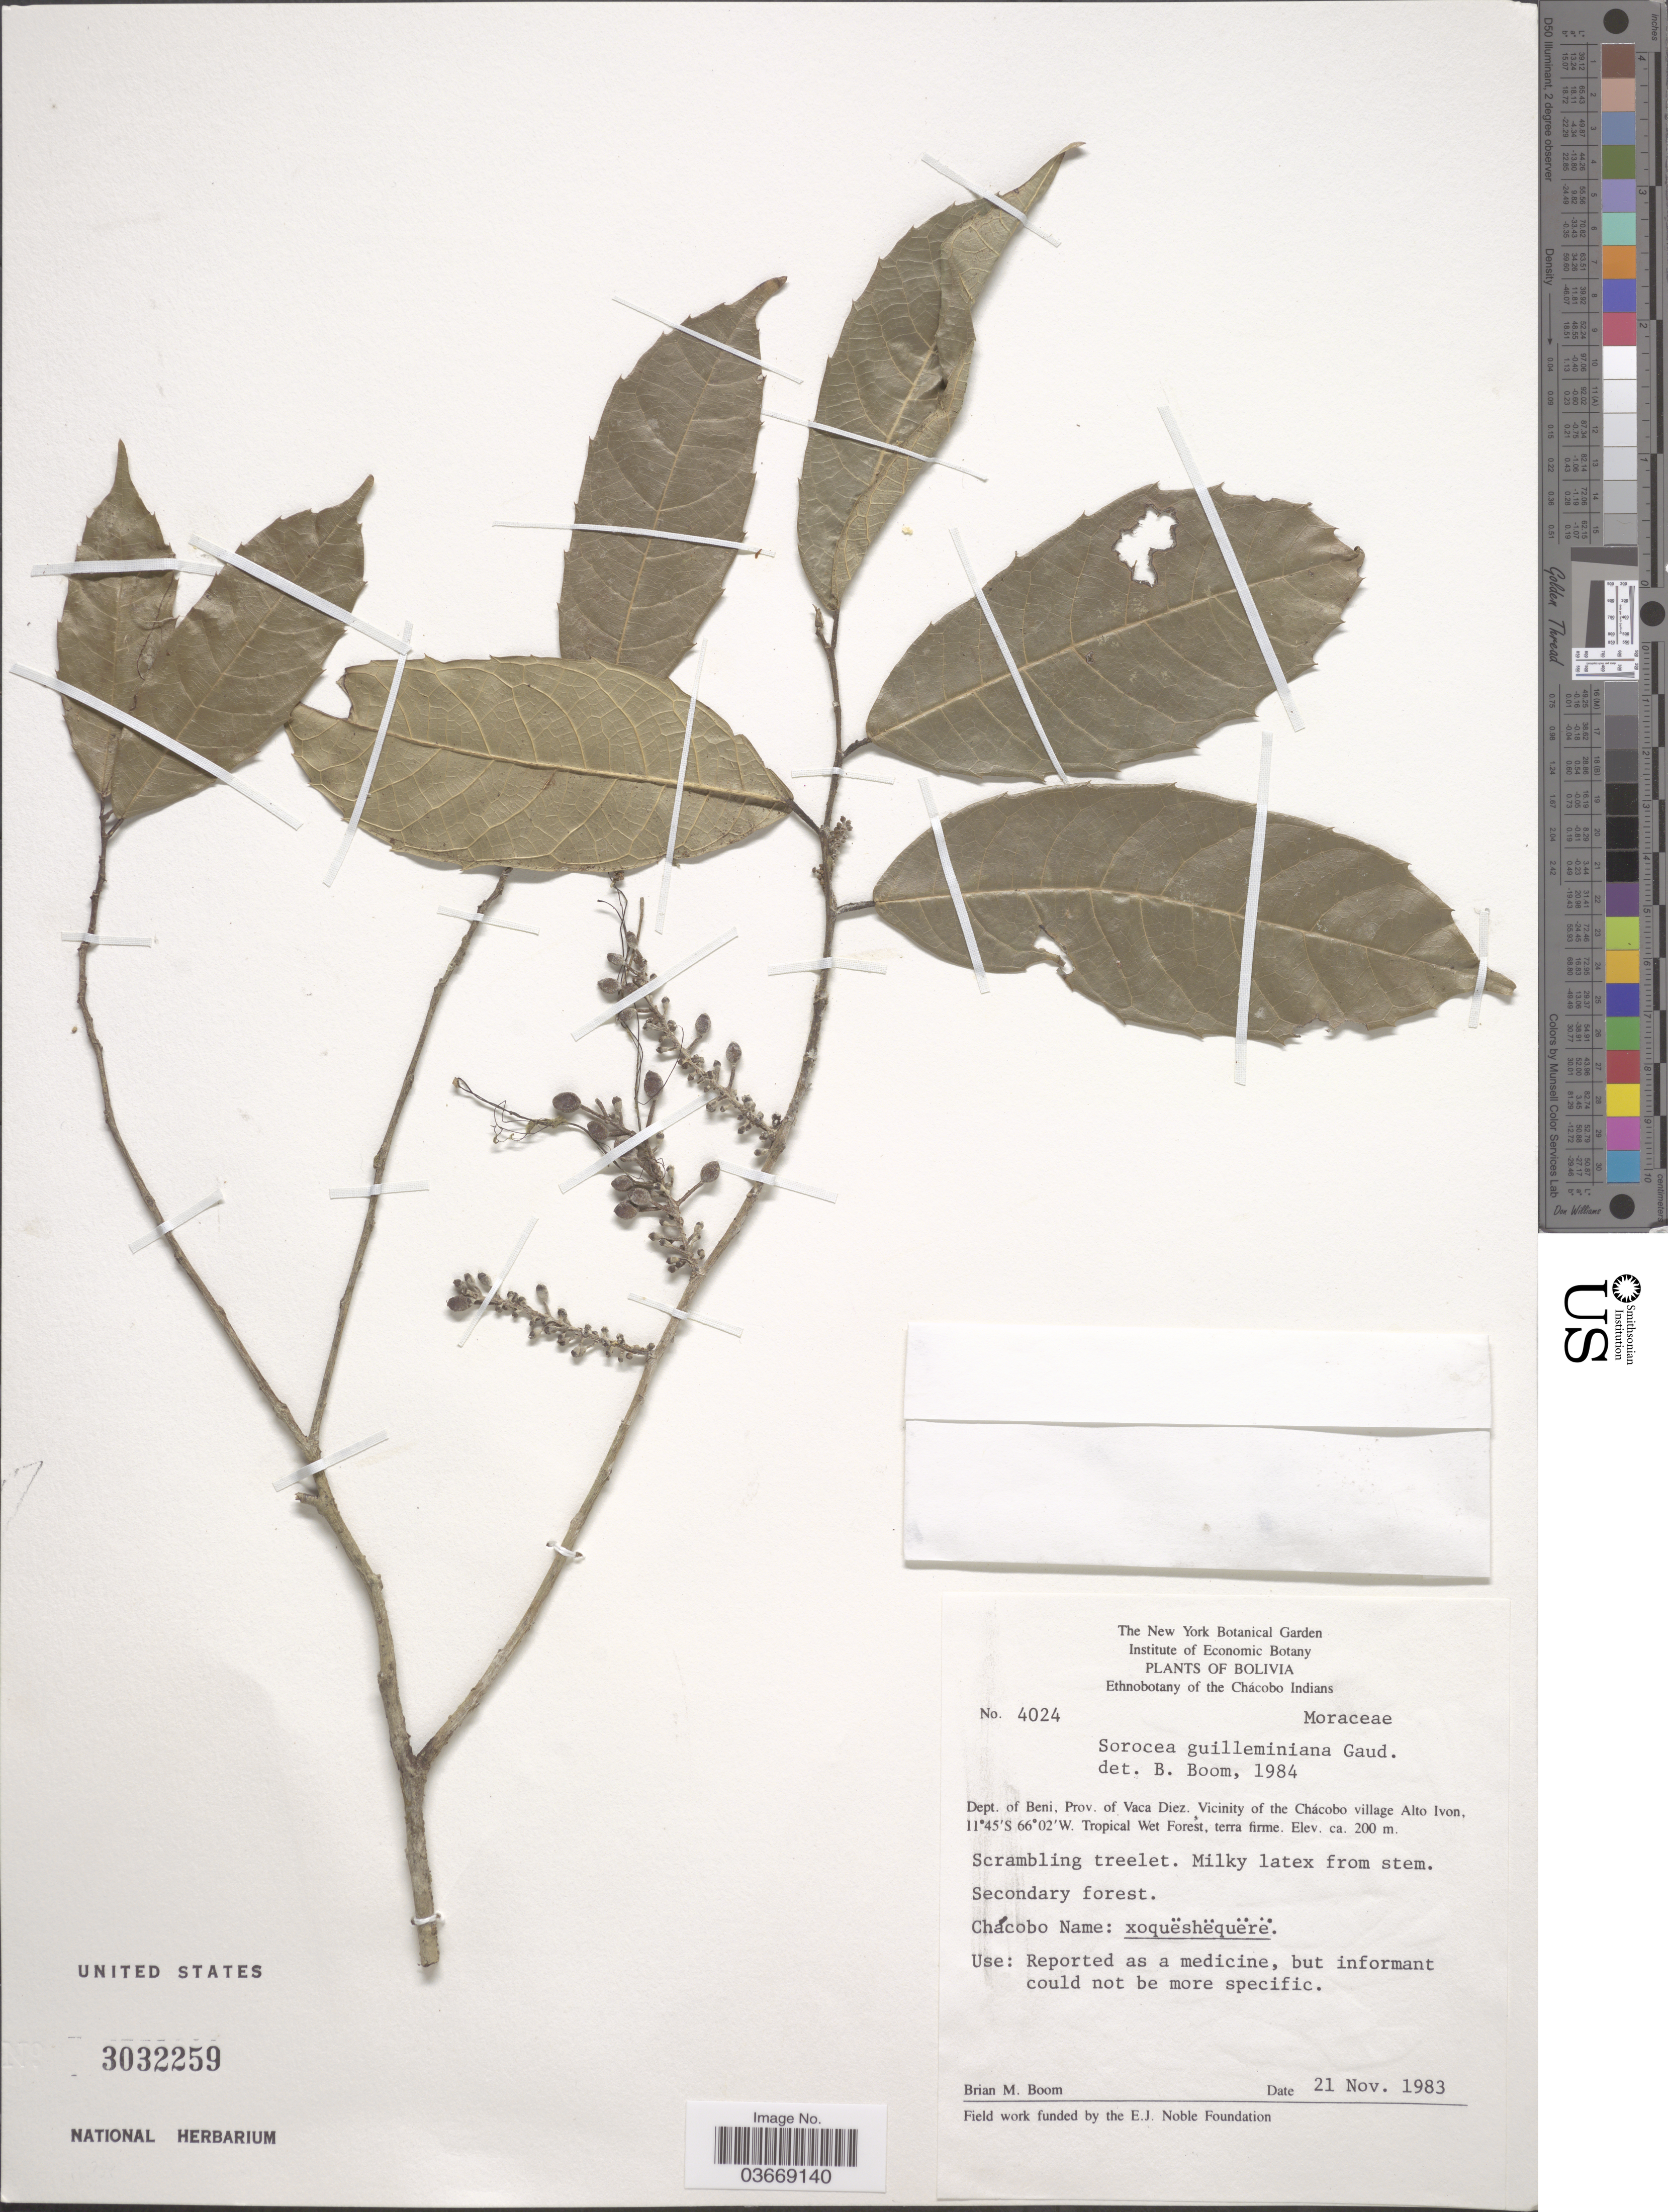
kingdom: Plantae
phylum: Tracheophyta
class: Magnoliopsida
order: Rosales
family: Moraceae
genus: Sorocea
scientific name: Sorocea guilleminiana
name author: Gaudich.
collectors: B. M. Boom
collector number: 4024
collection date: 1983-11-21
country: Bolivia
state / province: Beni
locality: Dept. of Beni, Prov. of Vaca Diez. Vicinity of the Chácobo village Alto Ivon.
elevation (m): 200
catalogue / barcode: US 3032259